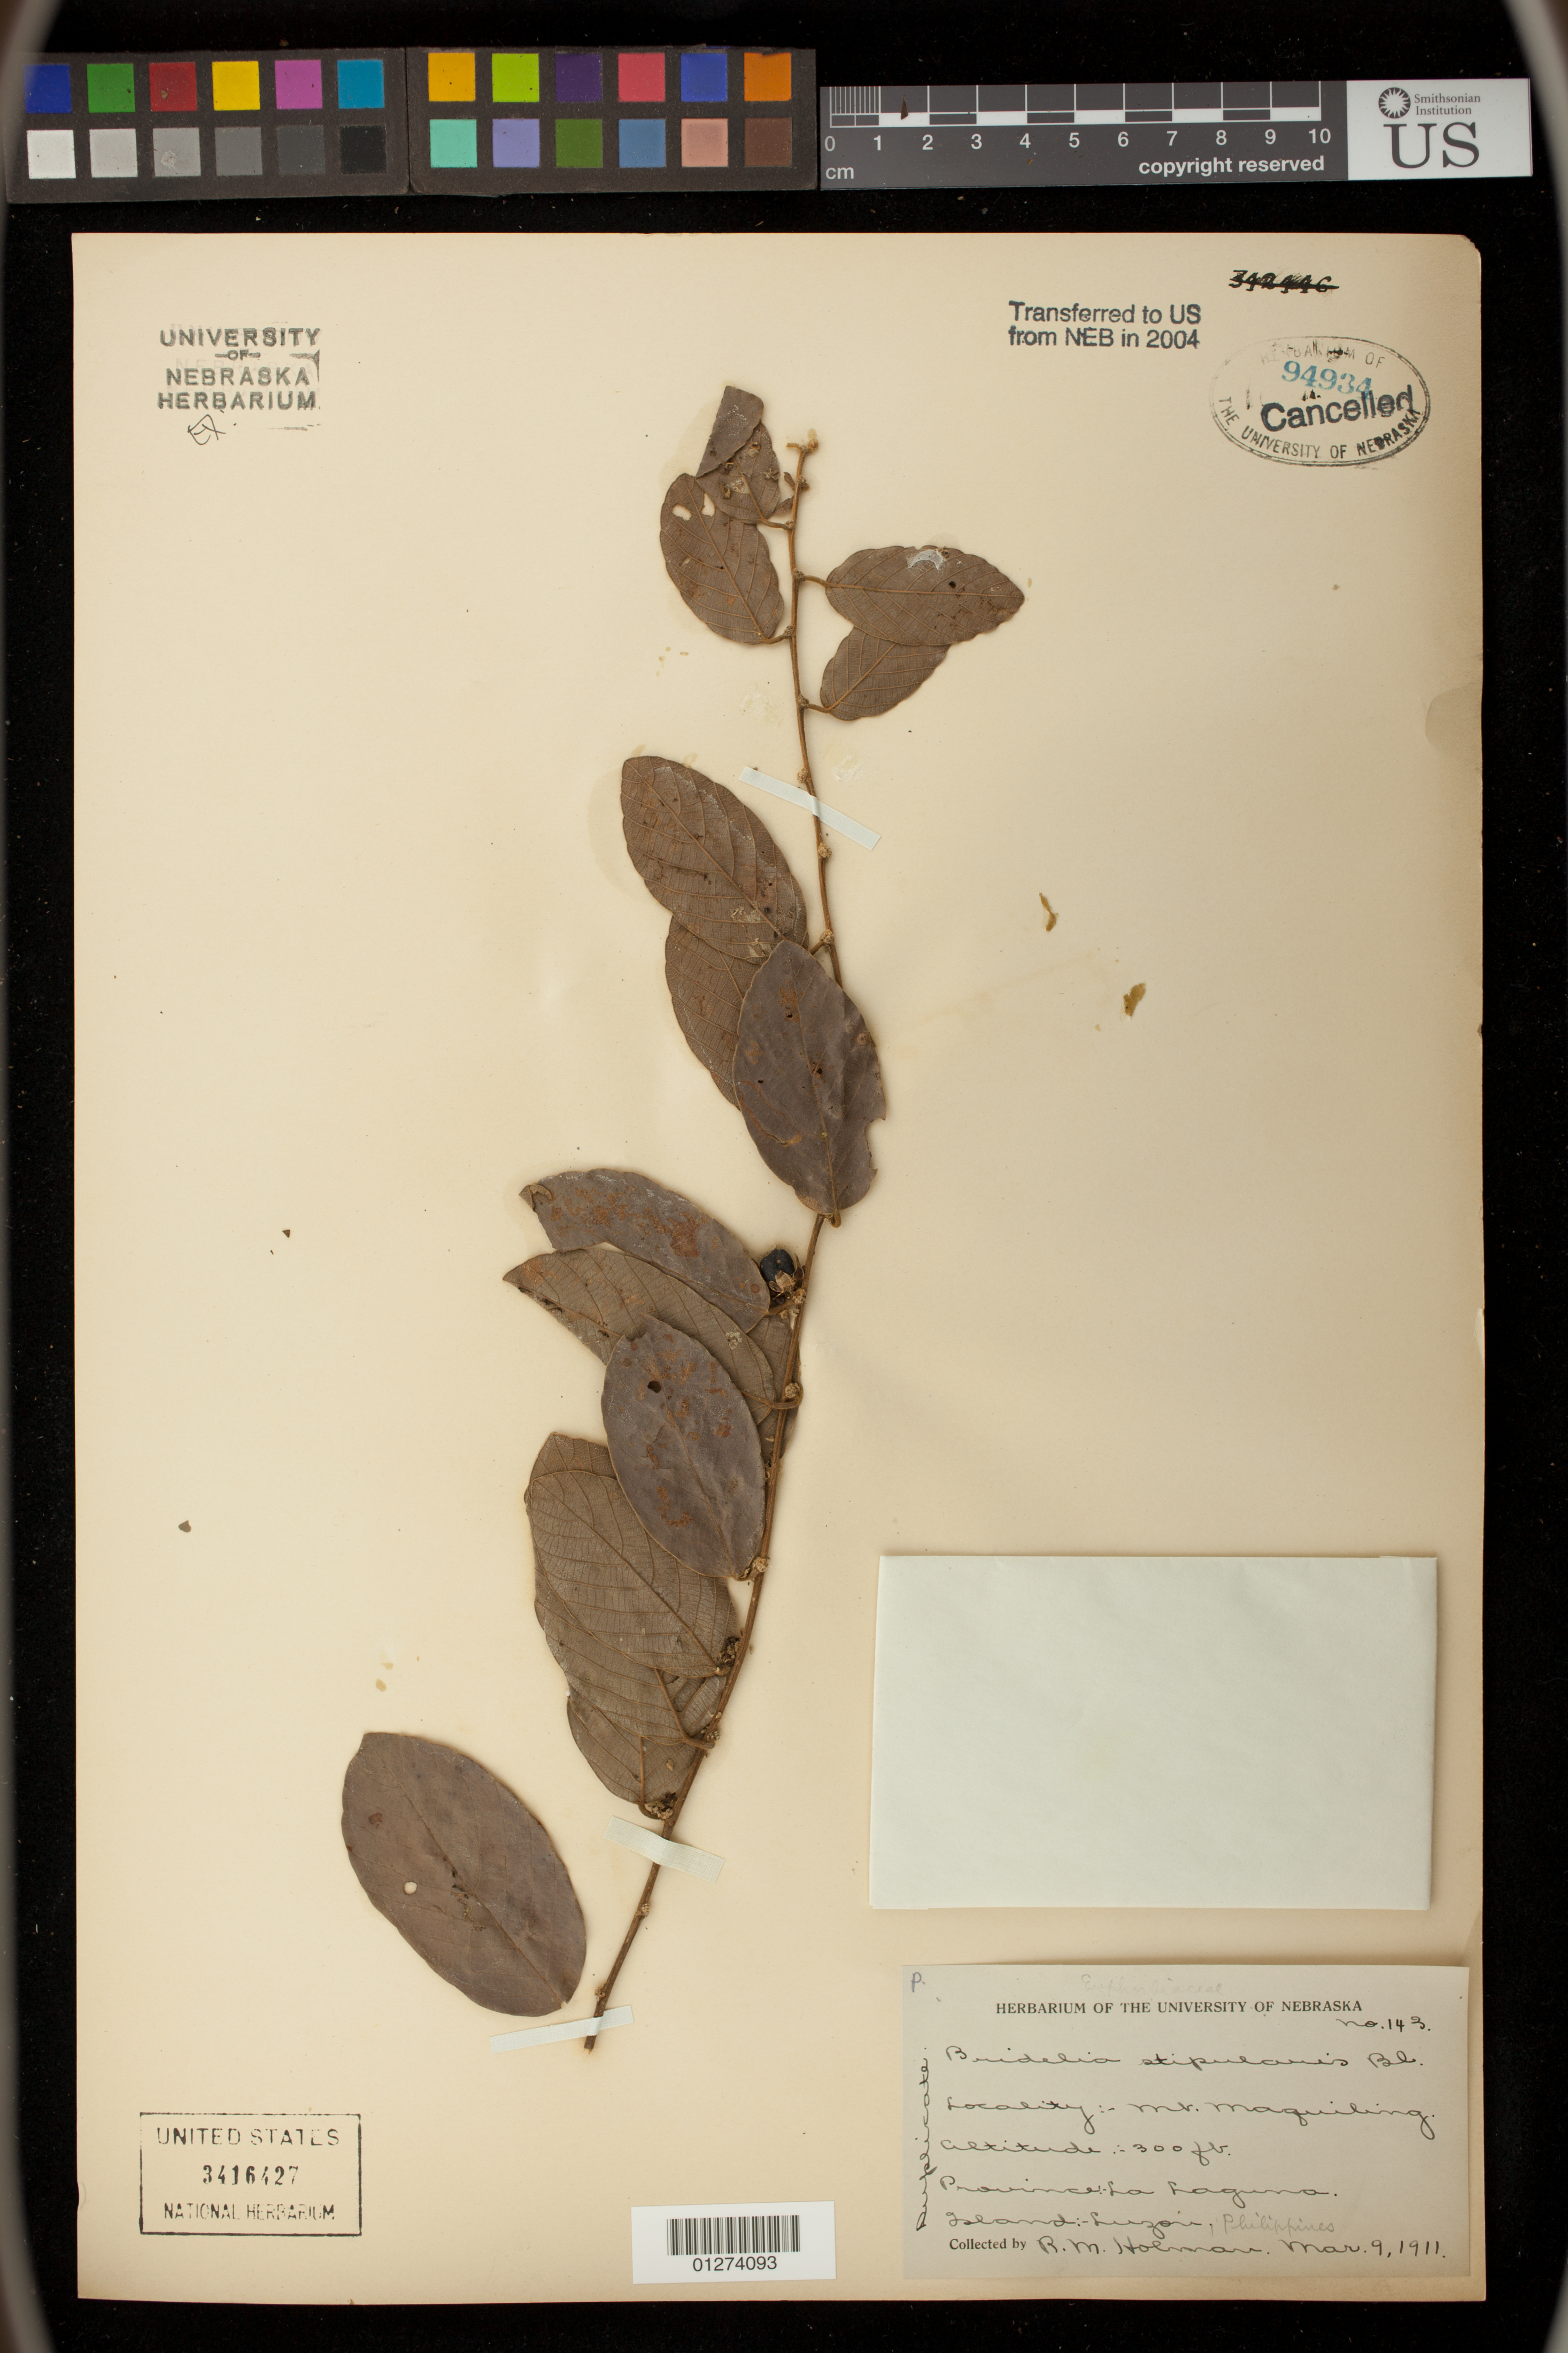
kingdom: Plantae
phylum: Tracheophyta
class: Magnoliopsida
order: Malpighiales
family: Phyllanthaceae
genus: Bridelia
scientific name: Bridelia stipularis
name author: (L.) Blume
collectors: R. Holman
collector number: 143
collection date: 1911-03-08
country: Philippines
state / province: Calabarzon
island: Luzon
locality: Mt. Maquiling, La Laguna, Luzon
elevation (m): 91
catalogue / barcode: US 3416427